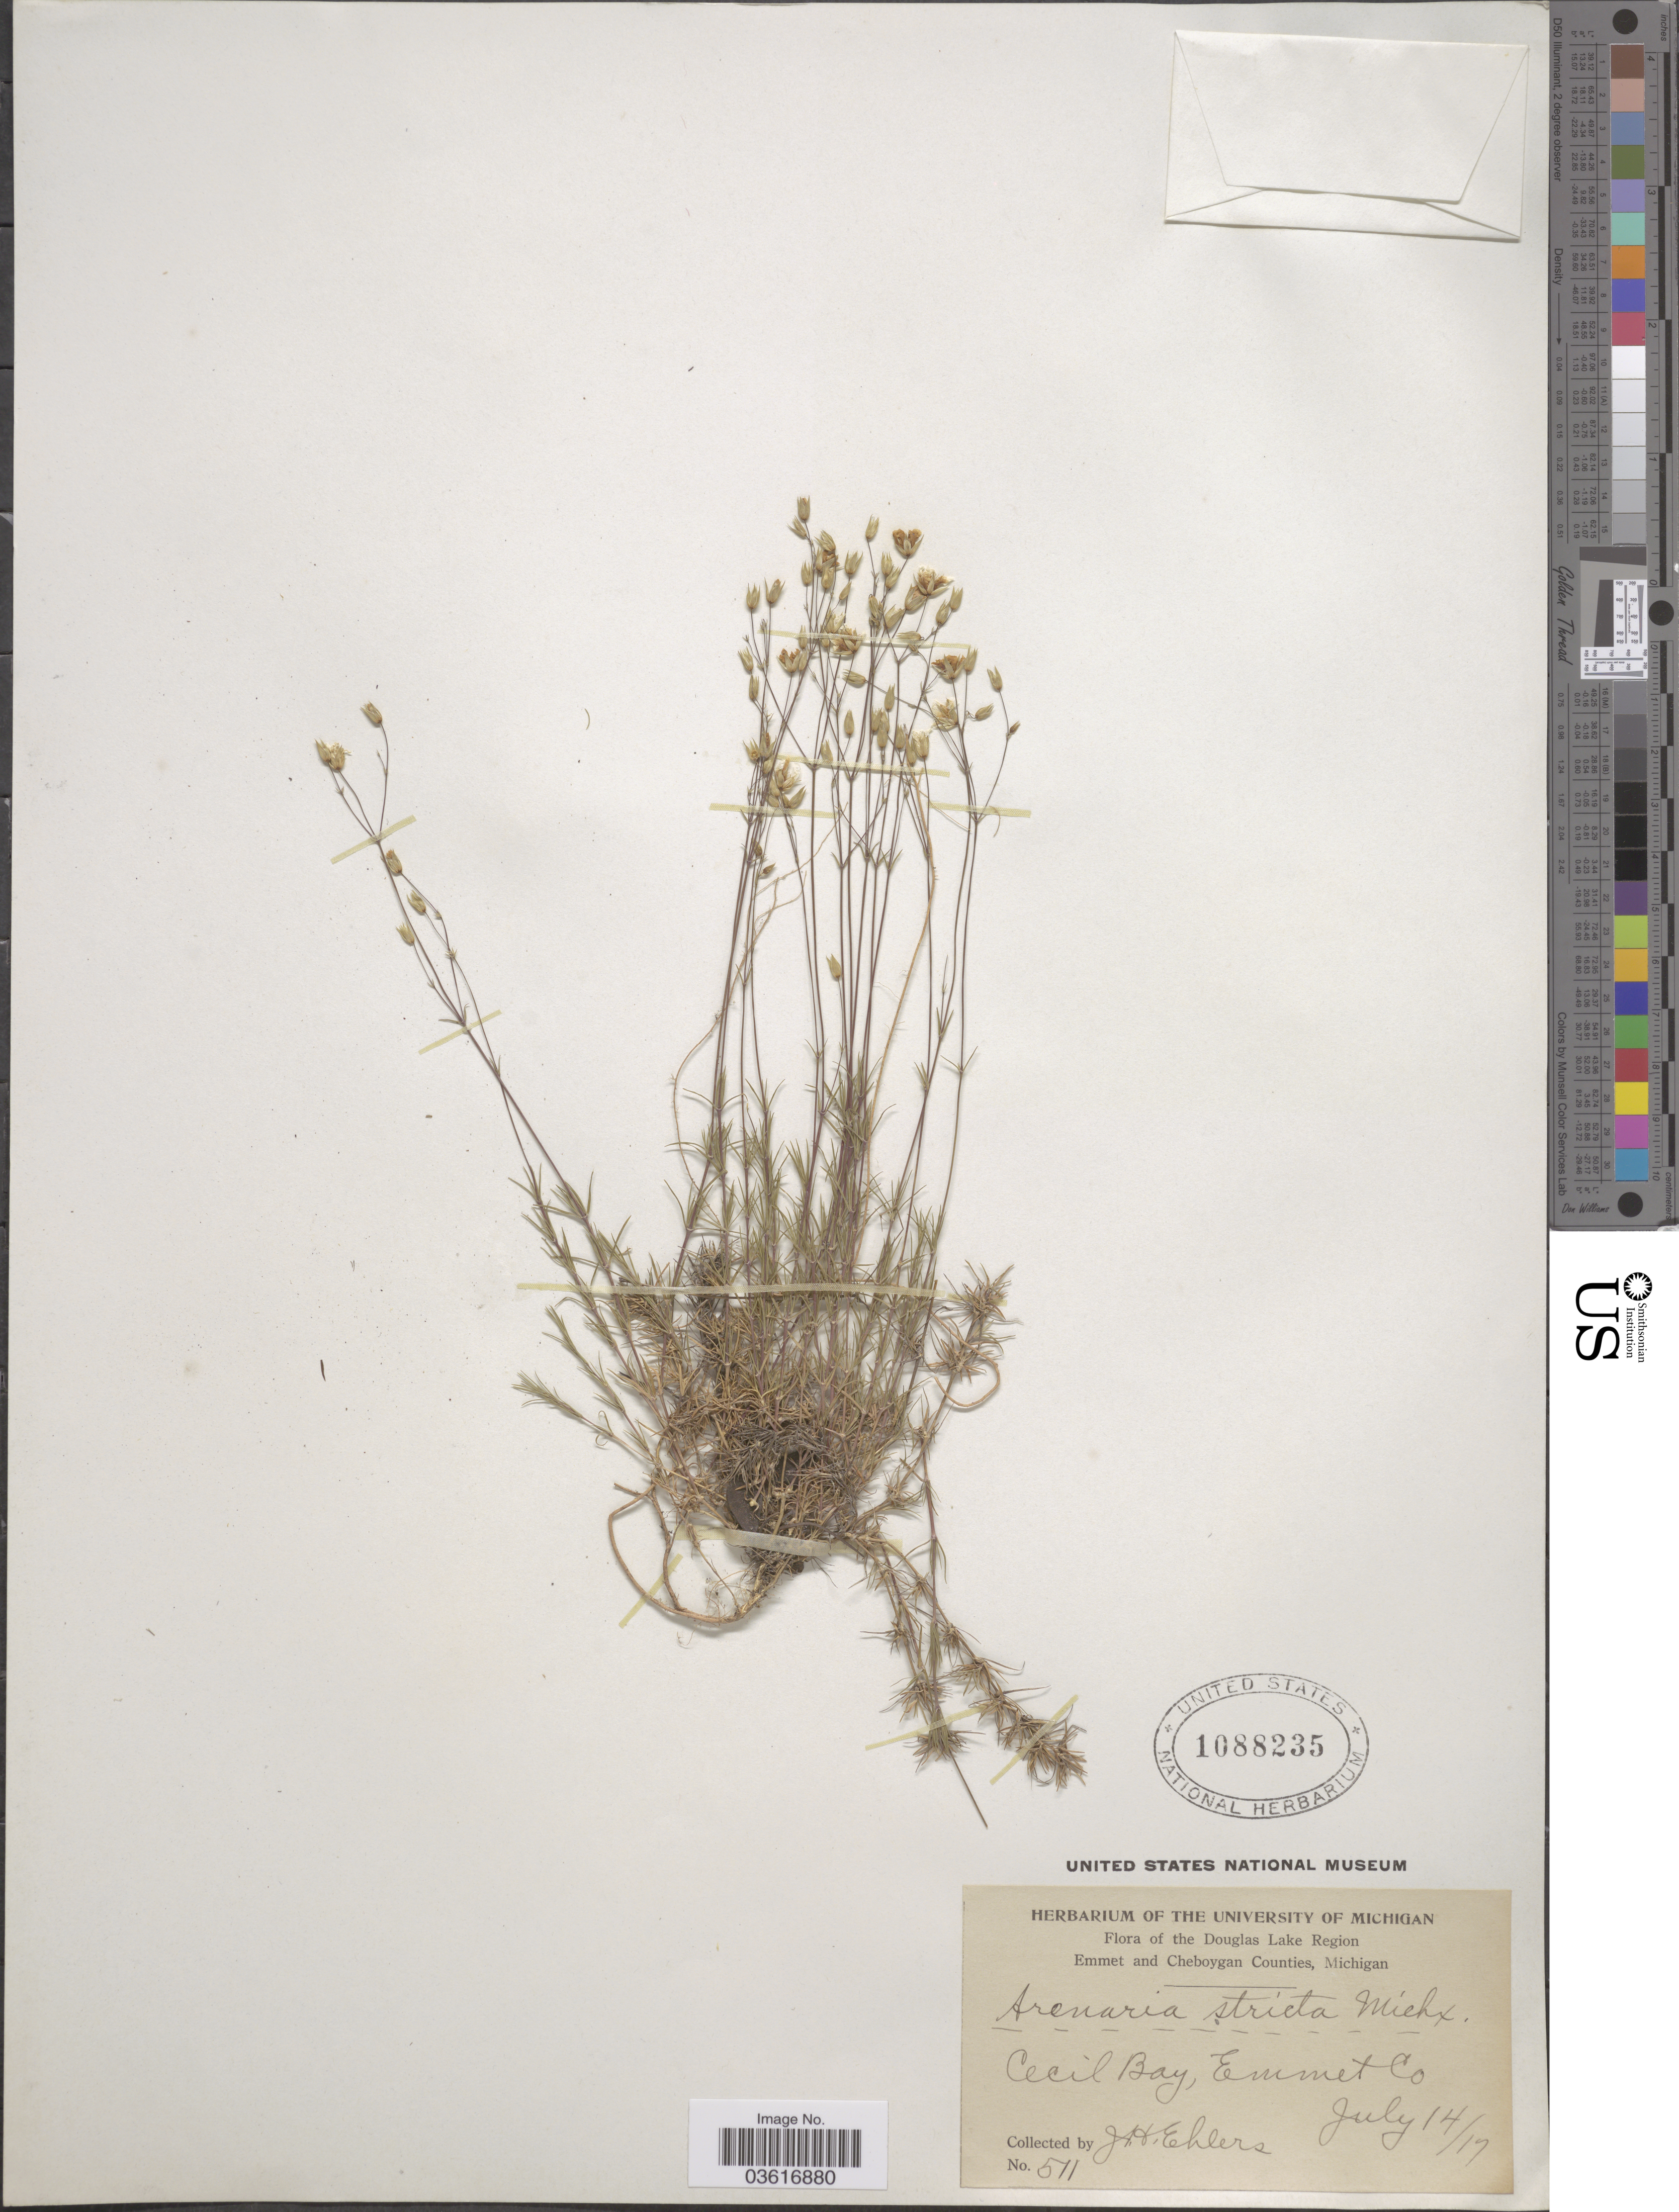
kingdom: Plantae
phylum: Tracheophyta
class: Magnoliopsida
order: Caryophyllales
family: Caryophyllaceae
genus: Minuartia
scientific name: Minuartia stricta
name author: (Sw.) Hiern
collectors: J. H. Ehlers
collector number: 511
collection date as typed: Transcribed d/m/y: 14/7/17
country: United States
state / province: Michigan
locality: Douglas Lake Region. Cecil Bay, Emmet Co.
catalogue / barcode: US 1088235